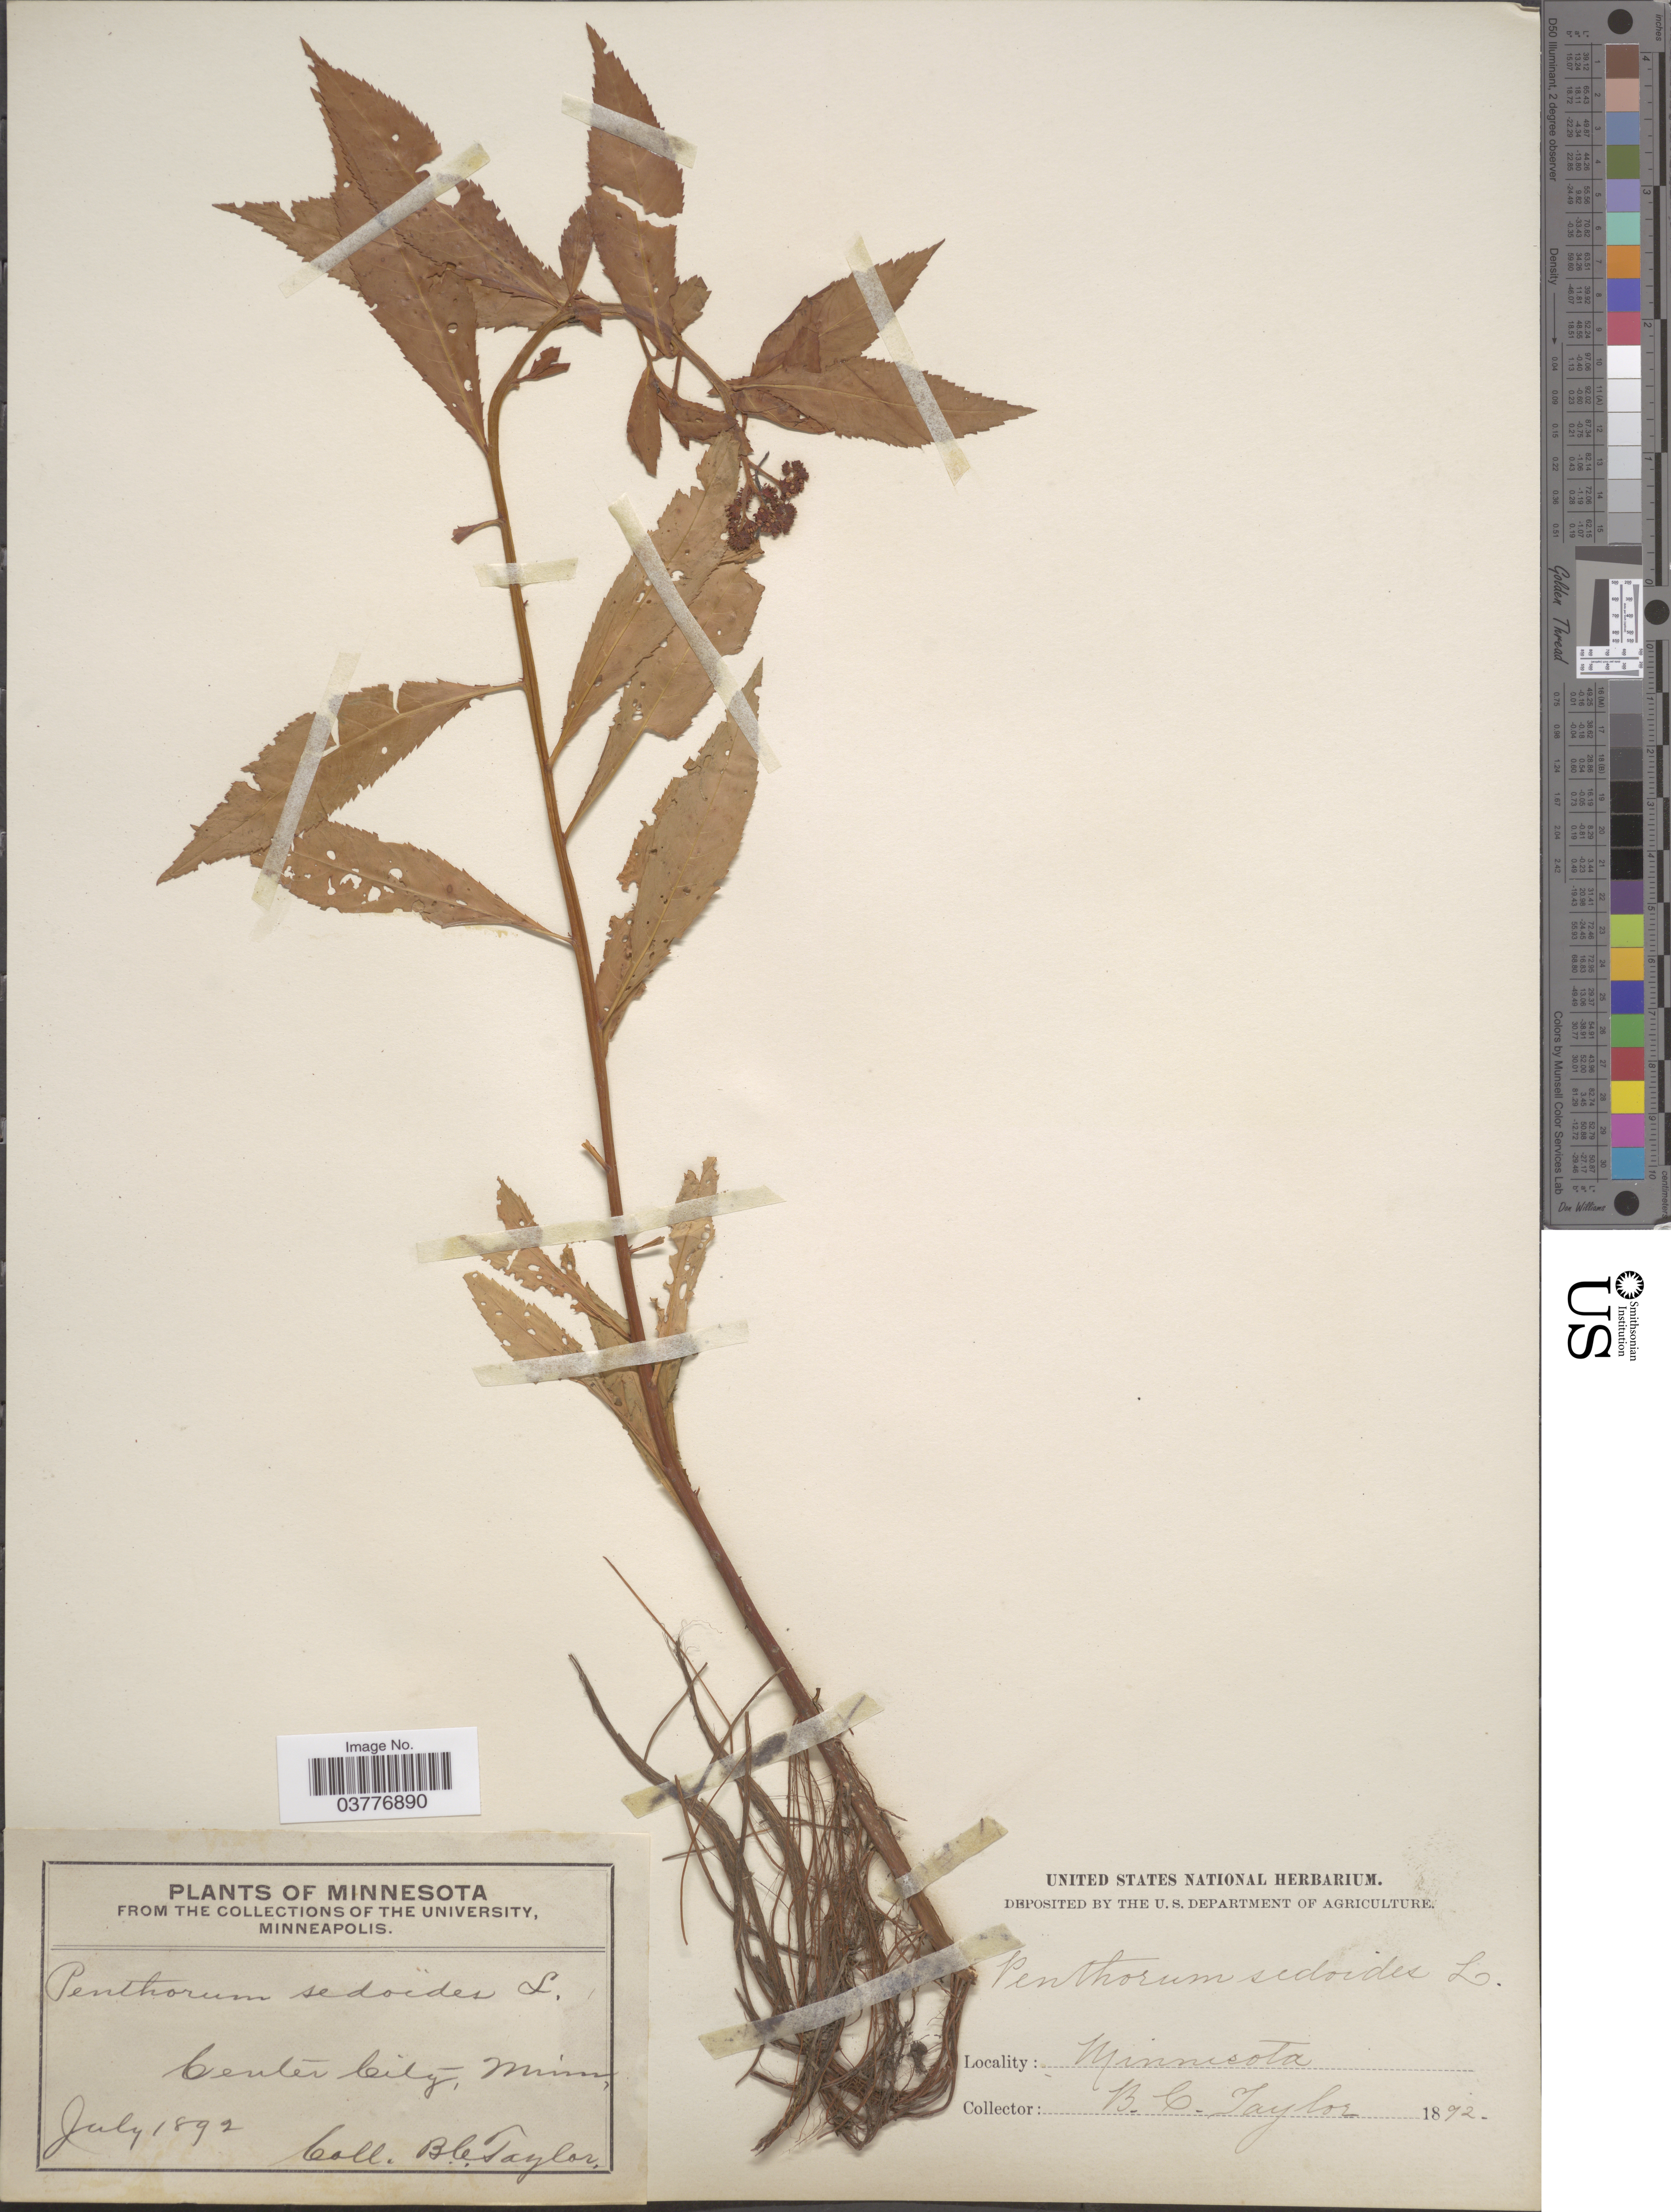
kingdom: Plantae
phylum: Tracheophyta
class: Magnoliopsida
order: Saxifragales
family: Penthoraceae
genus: Penthorum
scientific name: Penthorum sedoides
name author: L.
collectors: B. C. Taylor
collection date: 1892-07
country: United States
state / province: Minnesota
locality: Center City.